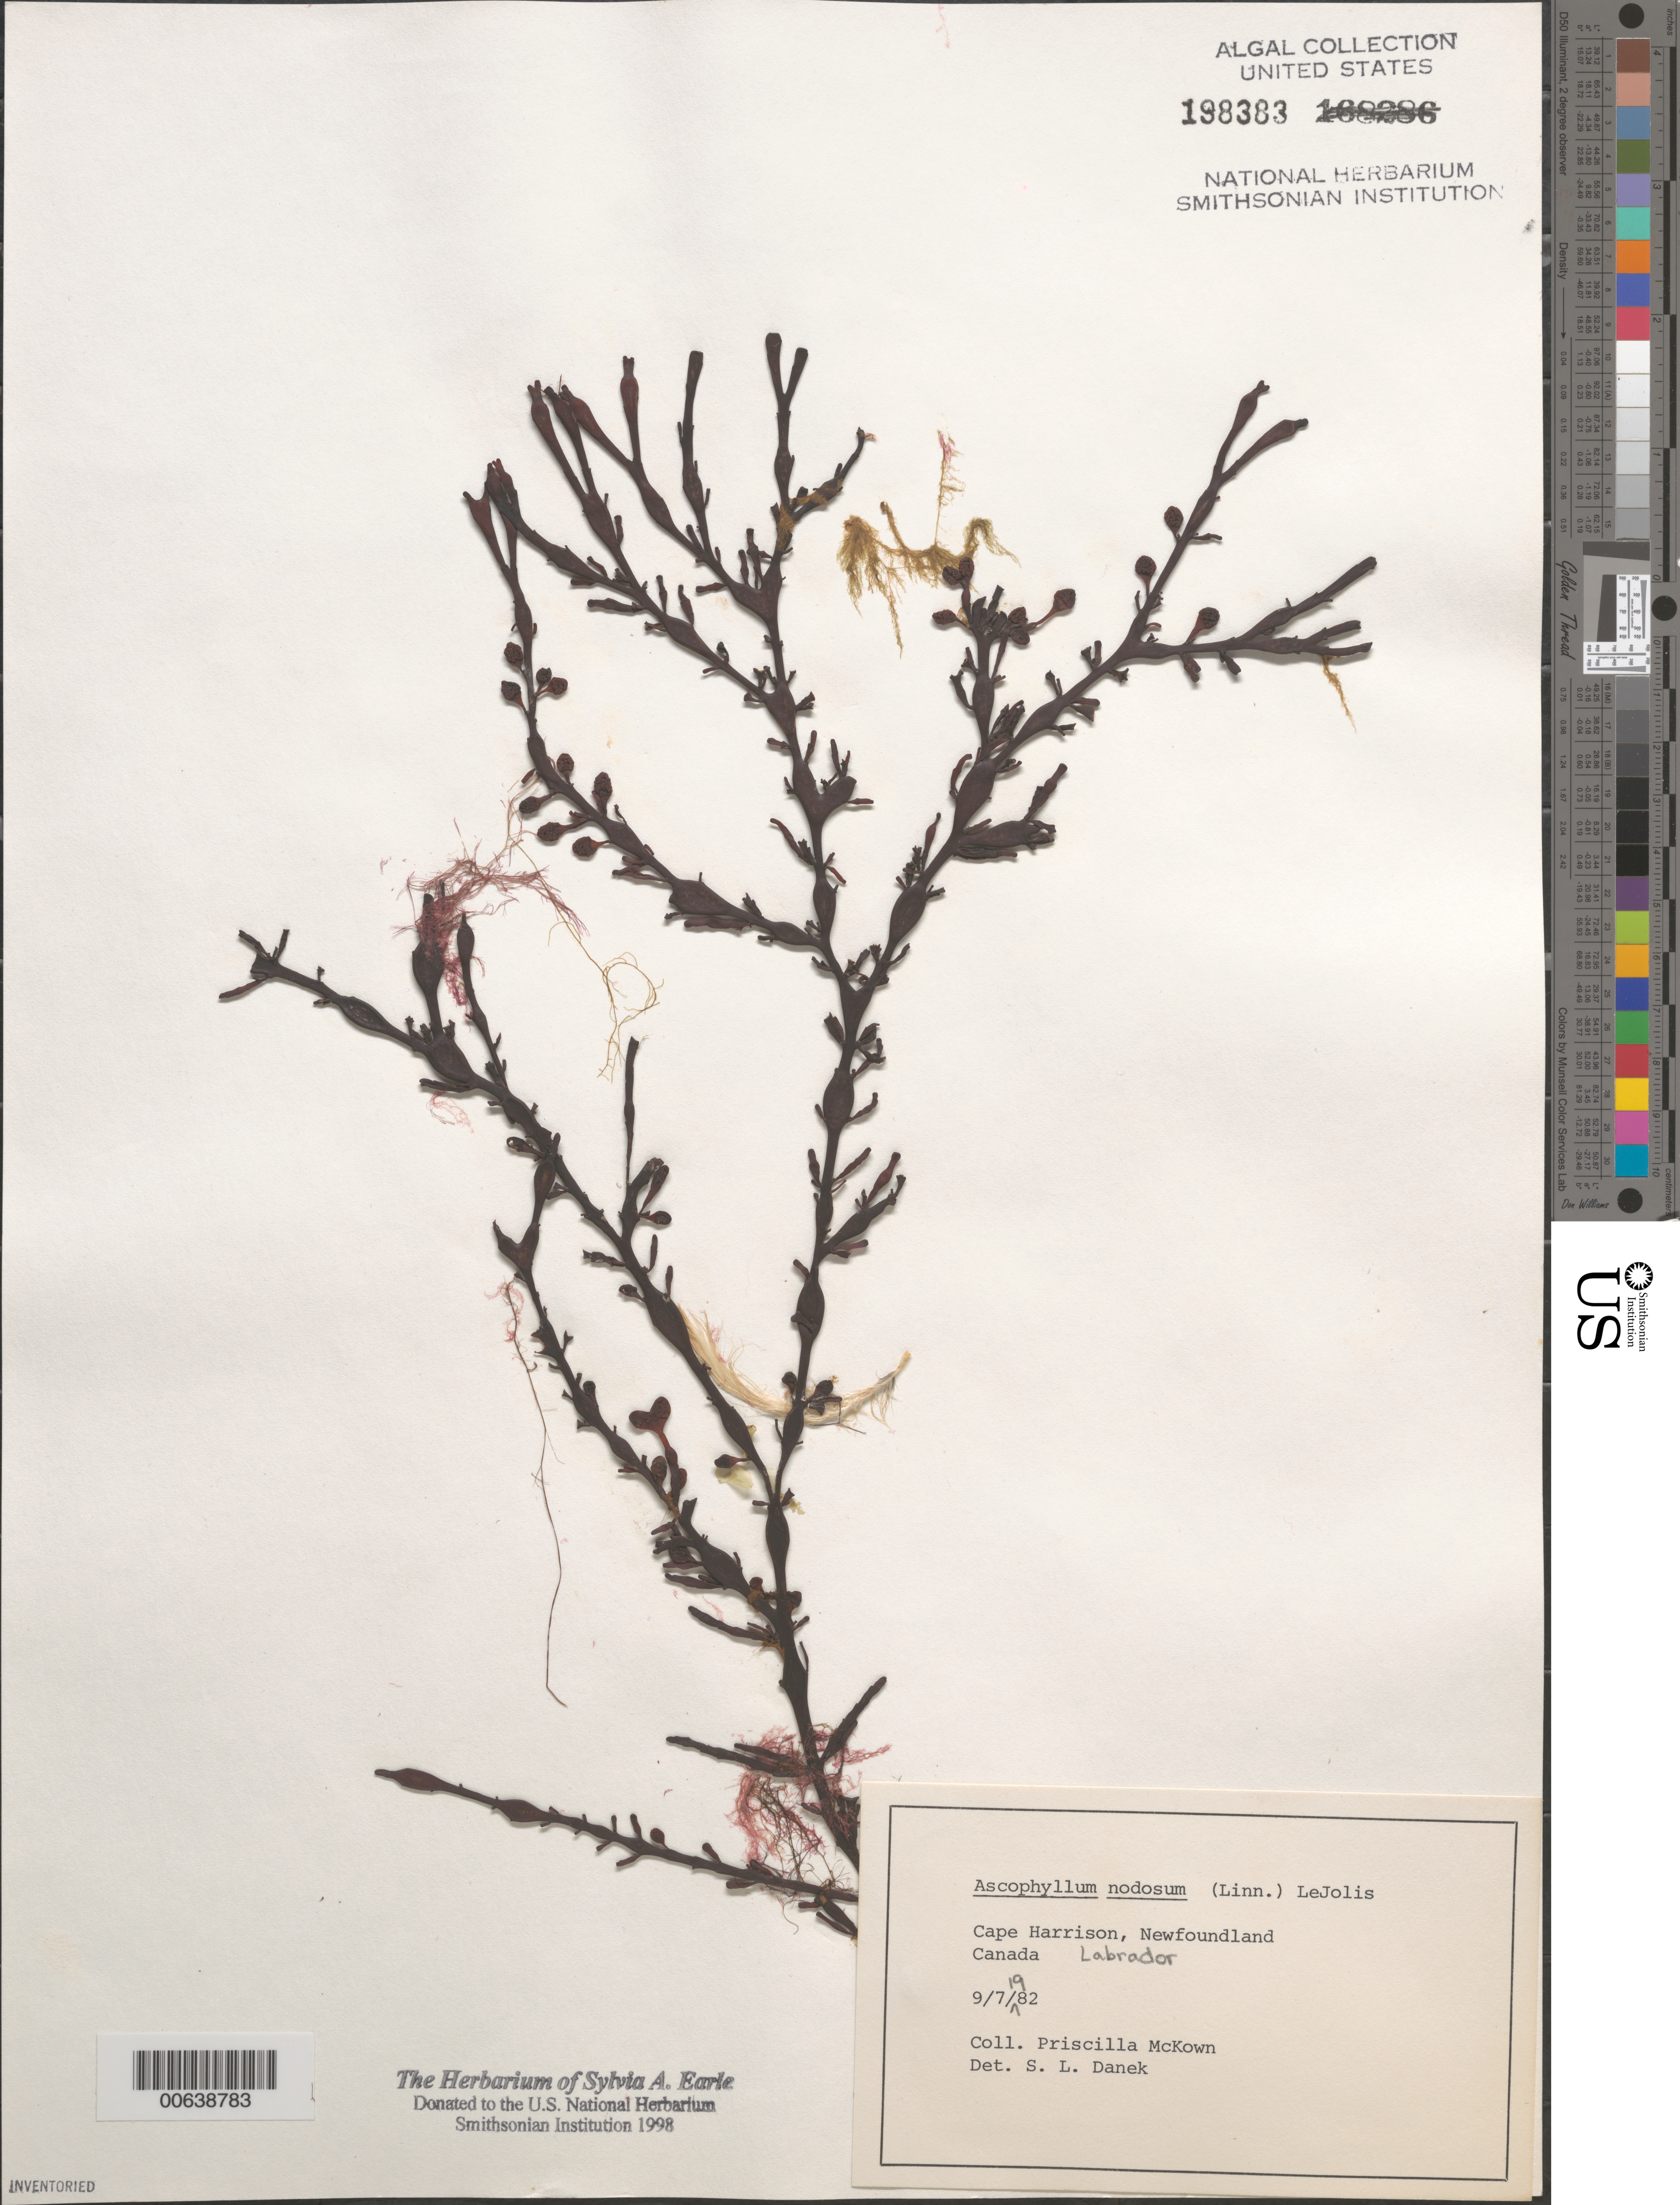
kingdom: Chromista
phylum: Ochrophyta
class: Phaeophyceae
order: Fucales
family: Fucaceae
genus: Ascophyllum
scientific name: Ascophyllum nodosum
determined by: Danek, S. L.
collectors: P. McKown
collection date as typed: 07 Sep 1982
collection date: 1982-09-07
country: Canada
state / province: Newfoundland and Labrador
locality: Cape Harrison, Labrador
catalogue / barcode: US 198383